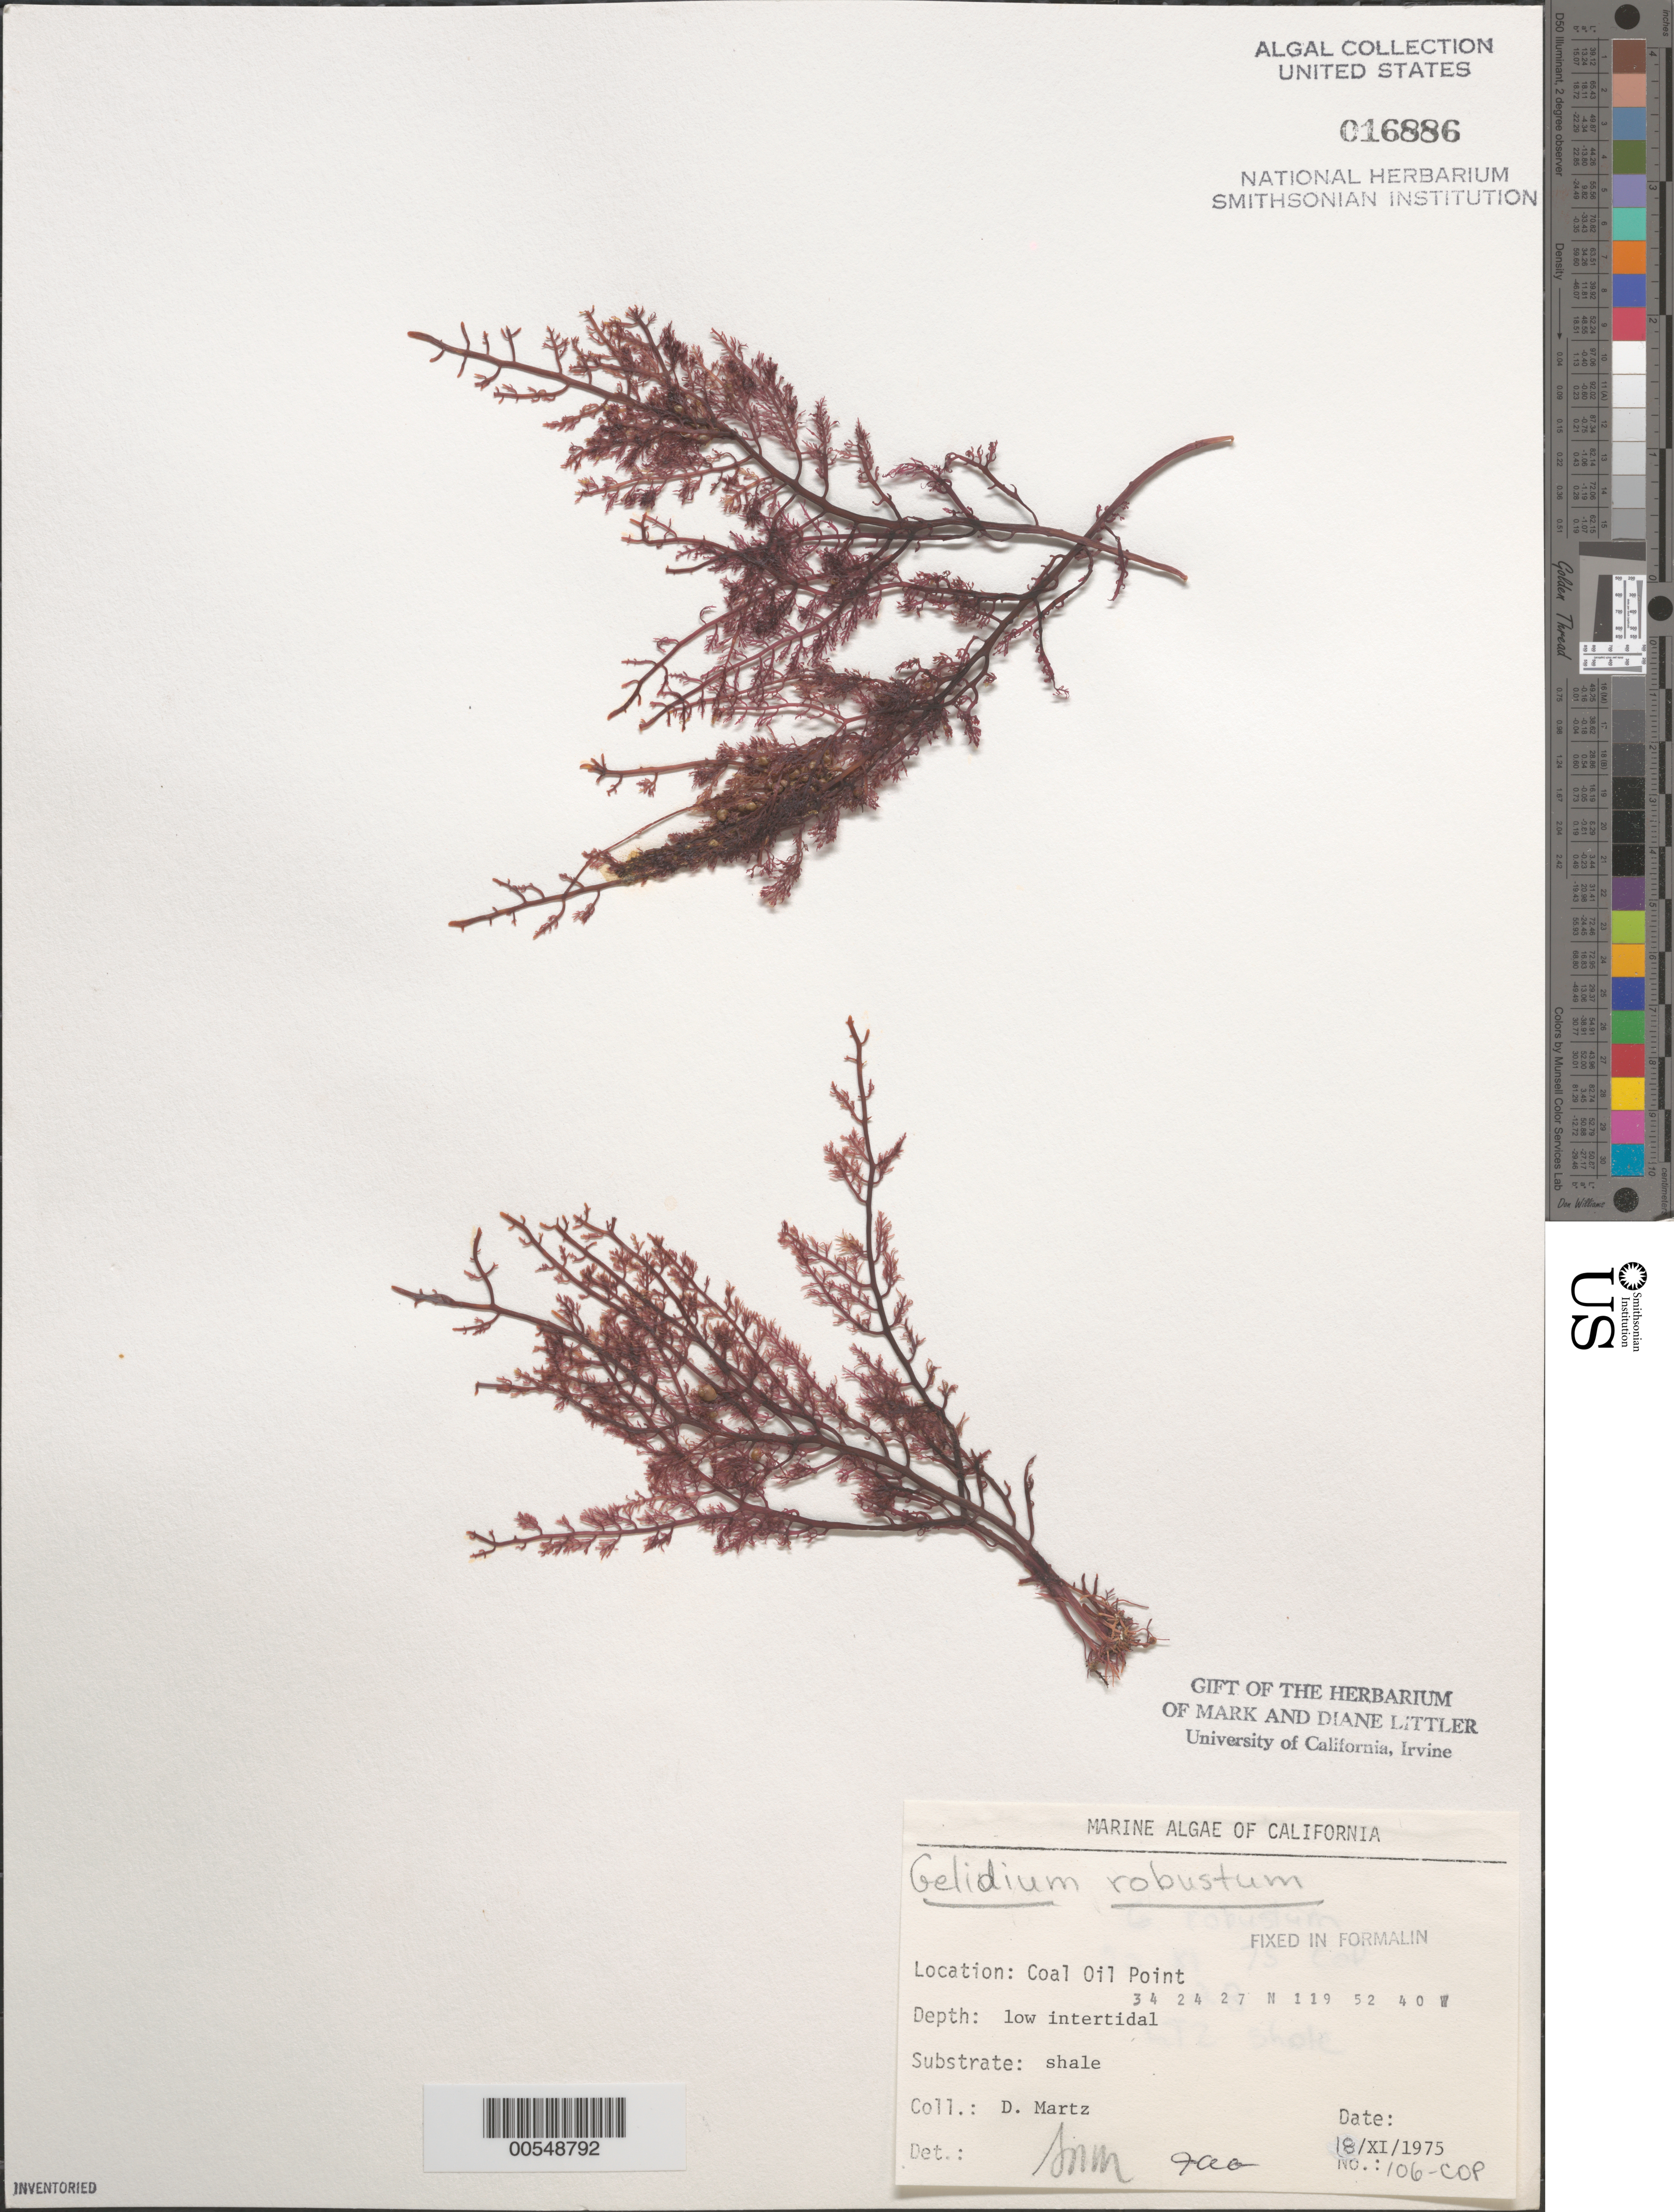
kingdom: Plantae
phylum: Rhodophyta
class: Florideophyceae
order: Gelidiales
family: Gelidiaceae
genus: Gelidium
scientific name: Gelidium robustum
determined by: Murray, S. N.; Abbott, I. A.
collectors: D. Martz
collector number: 106-cop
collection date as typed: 18 Nov 1975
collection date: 1975-11-18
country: United States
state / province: California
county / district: Santa Barbara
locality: Coal Oil Point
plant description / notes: BLM-SOCALBIGHT Rocky Intertidal Survey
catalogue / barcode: US 16886